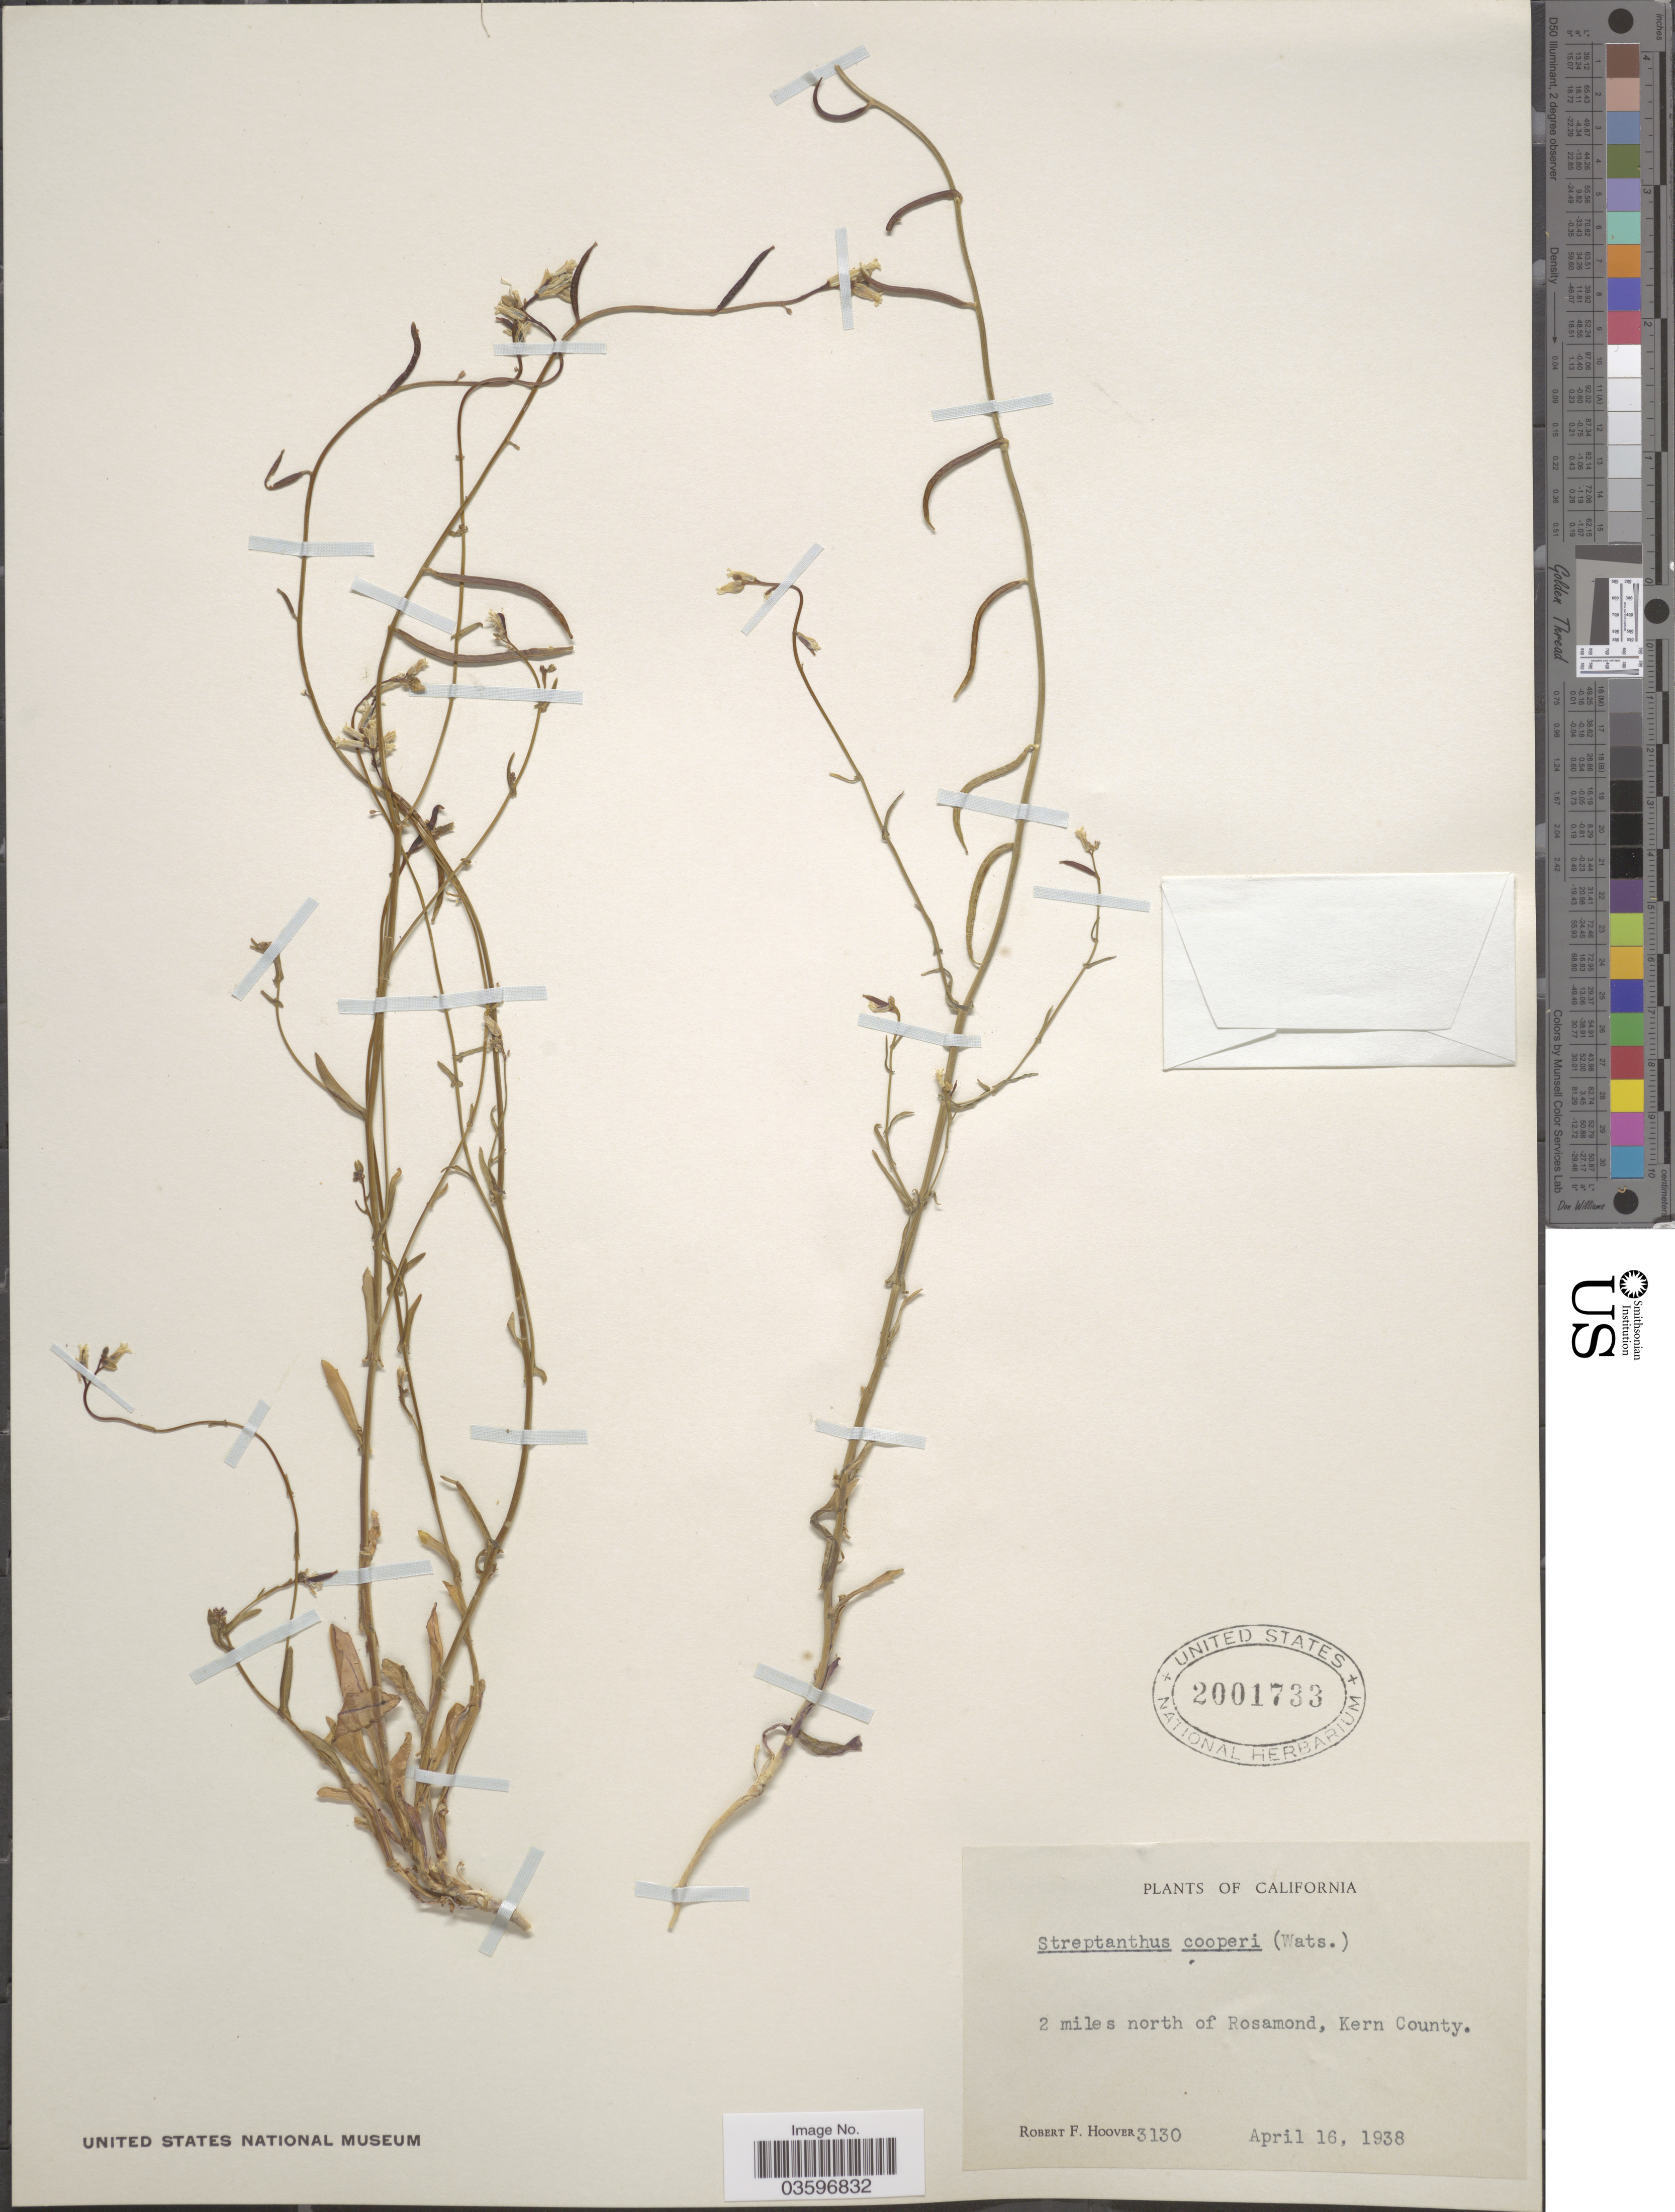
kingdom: Plantae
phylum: Tracheophyta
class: Magnoliopsida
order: Brassicales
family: Brassicaceae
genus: Caulanthus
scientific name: Caulanthus cooperi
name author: (S. Watson) Payson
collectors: R. F. Hoover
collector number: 3130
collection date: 1938-04-16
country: United States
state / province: California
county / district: Kern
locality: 2 miles north of Rosamond, Kern County.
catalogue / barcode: US 2001733